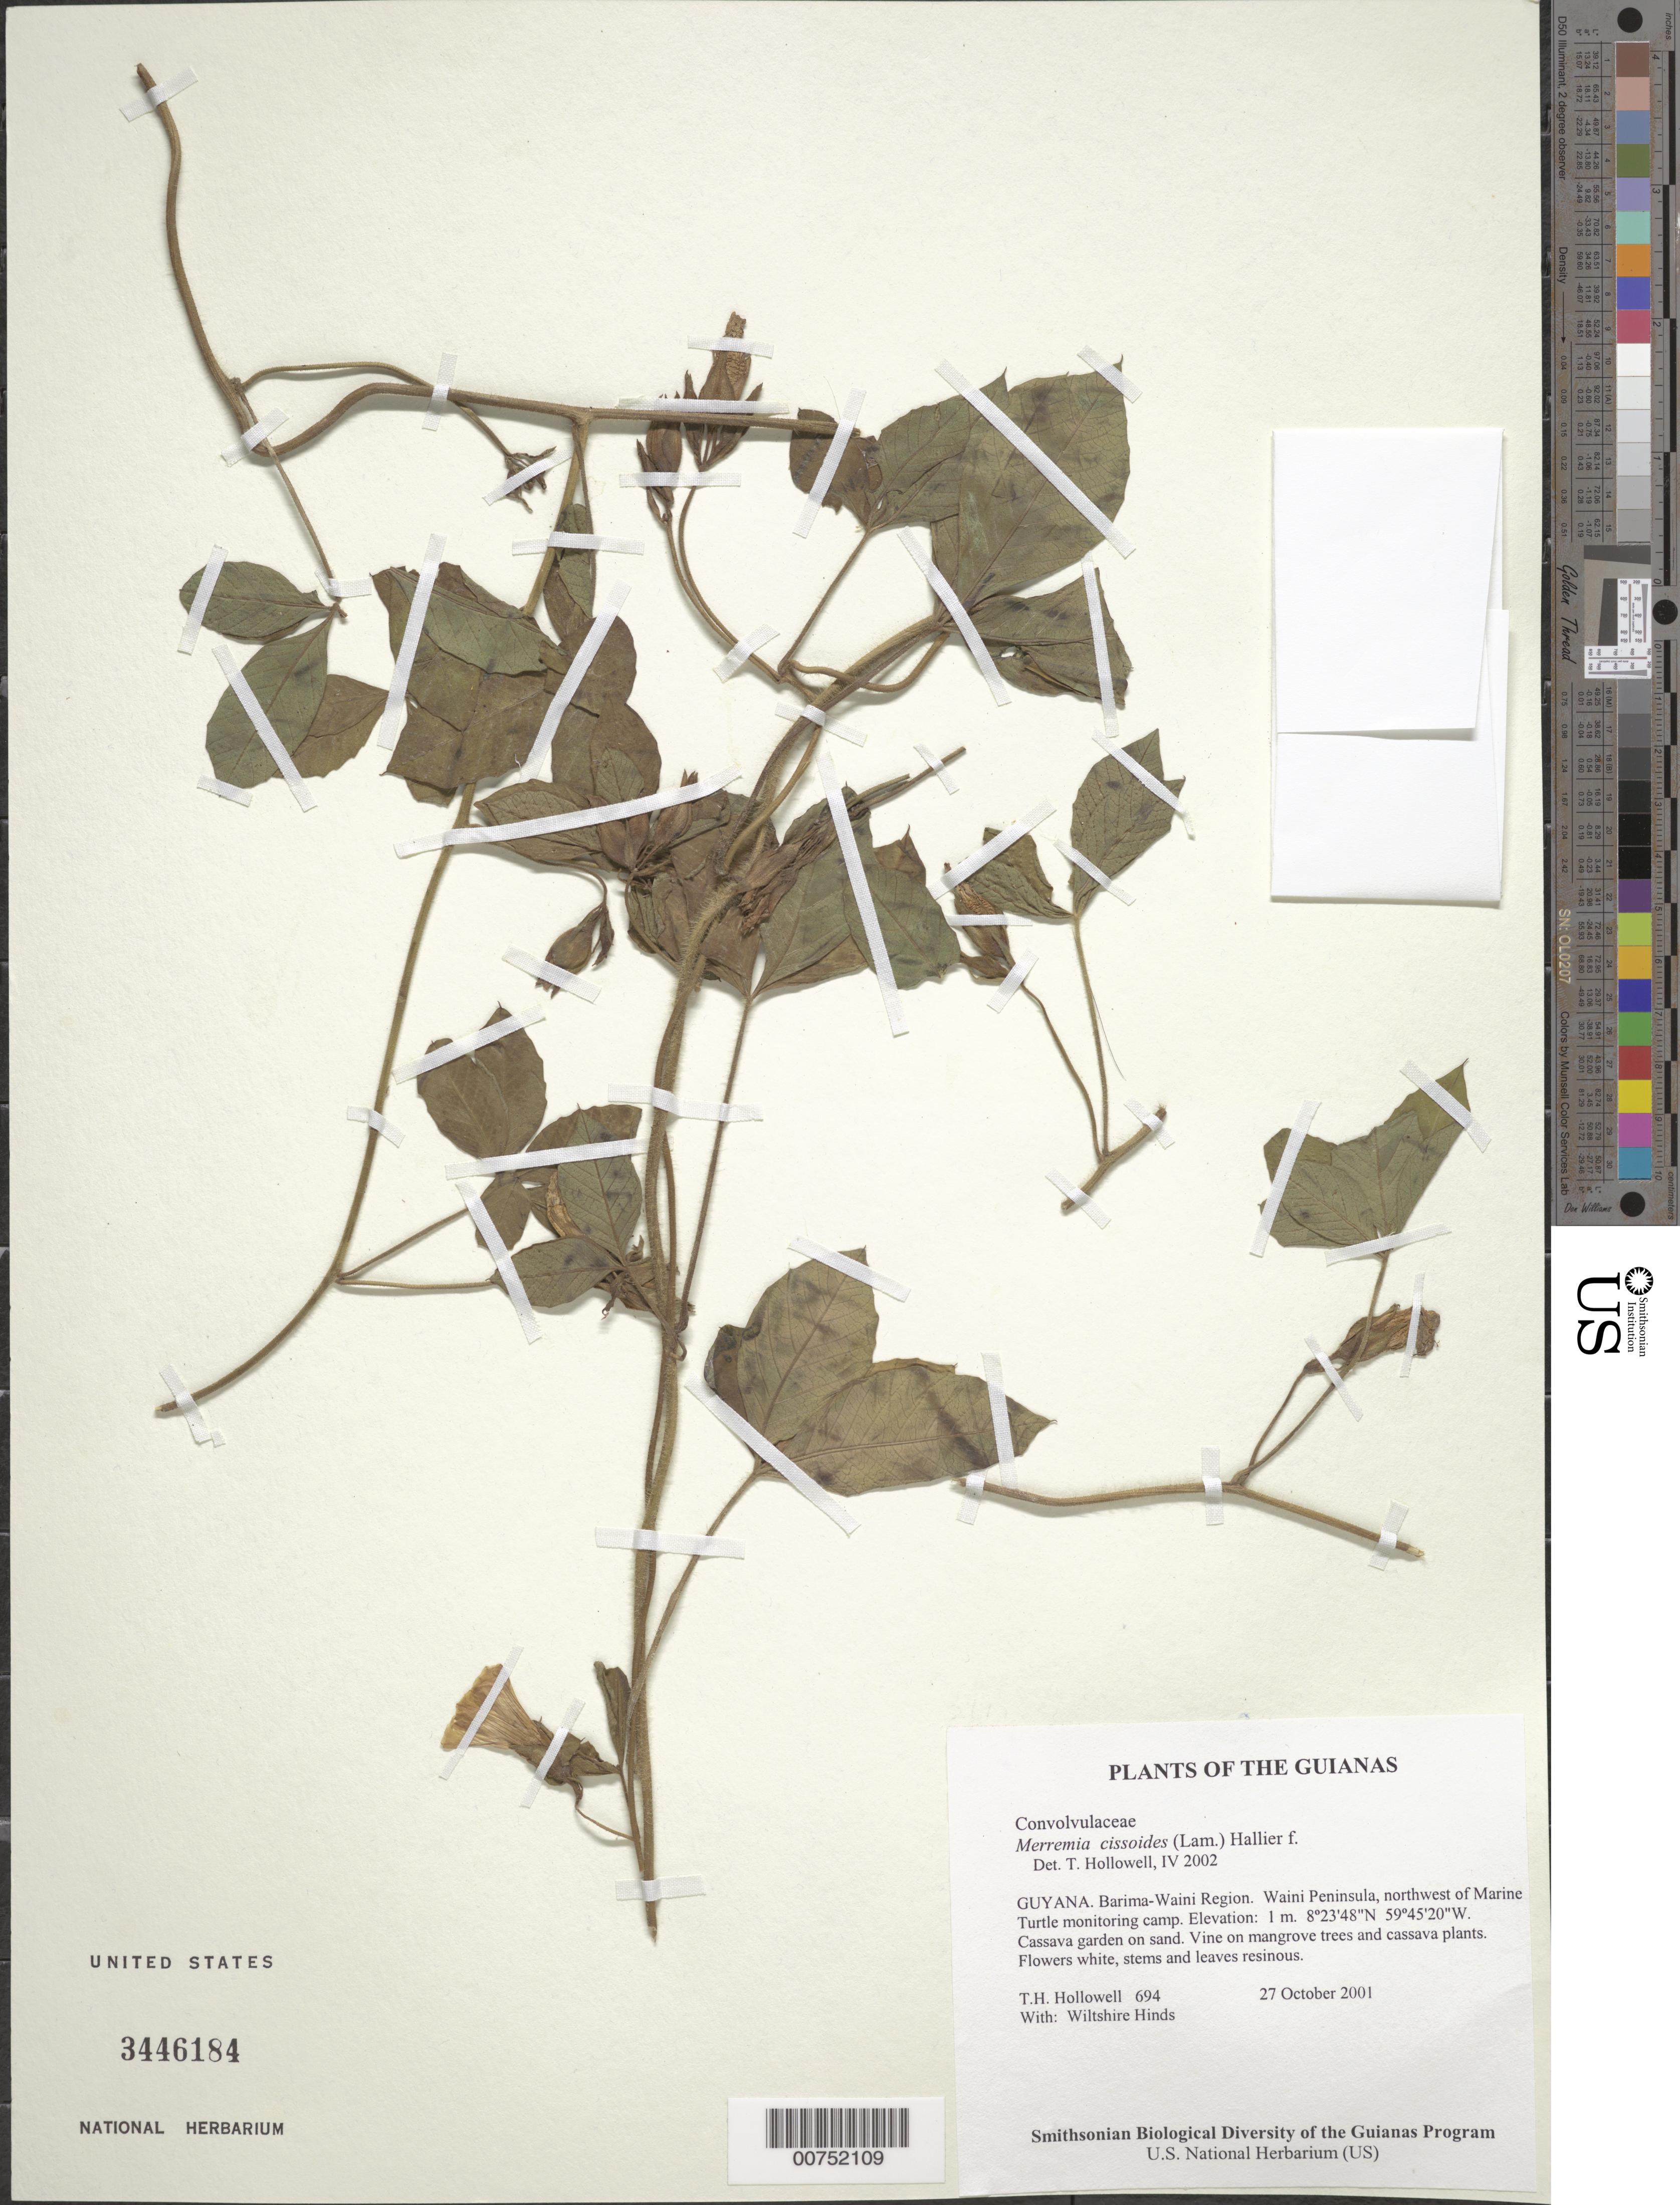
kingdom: Plantae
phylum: Tracheophyta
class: Magnoliopsida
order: Solanales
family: Convolvulaceae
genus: Distimake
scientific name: Distimake cissoides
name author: (Lam.) A. R. Simões & Staples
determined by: Strong, Mark T., (BOT), Smithsonian Institution - National Museum of Natural History (UNITED STATES)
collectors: T. Hollowell & W. Hinds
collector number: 694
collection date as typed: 27 October 2001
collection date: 2001-10-27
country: Guyana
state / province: Barima-Waini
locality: Waini Peninsula, northwest of Marine Turtle monitoring camp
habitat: Cassava garden on sand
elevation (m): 1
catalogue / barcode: US 3446184